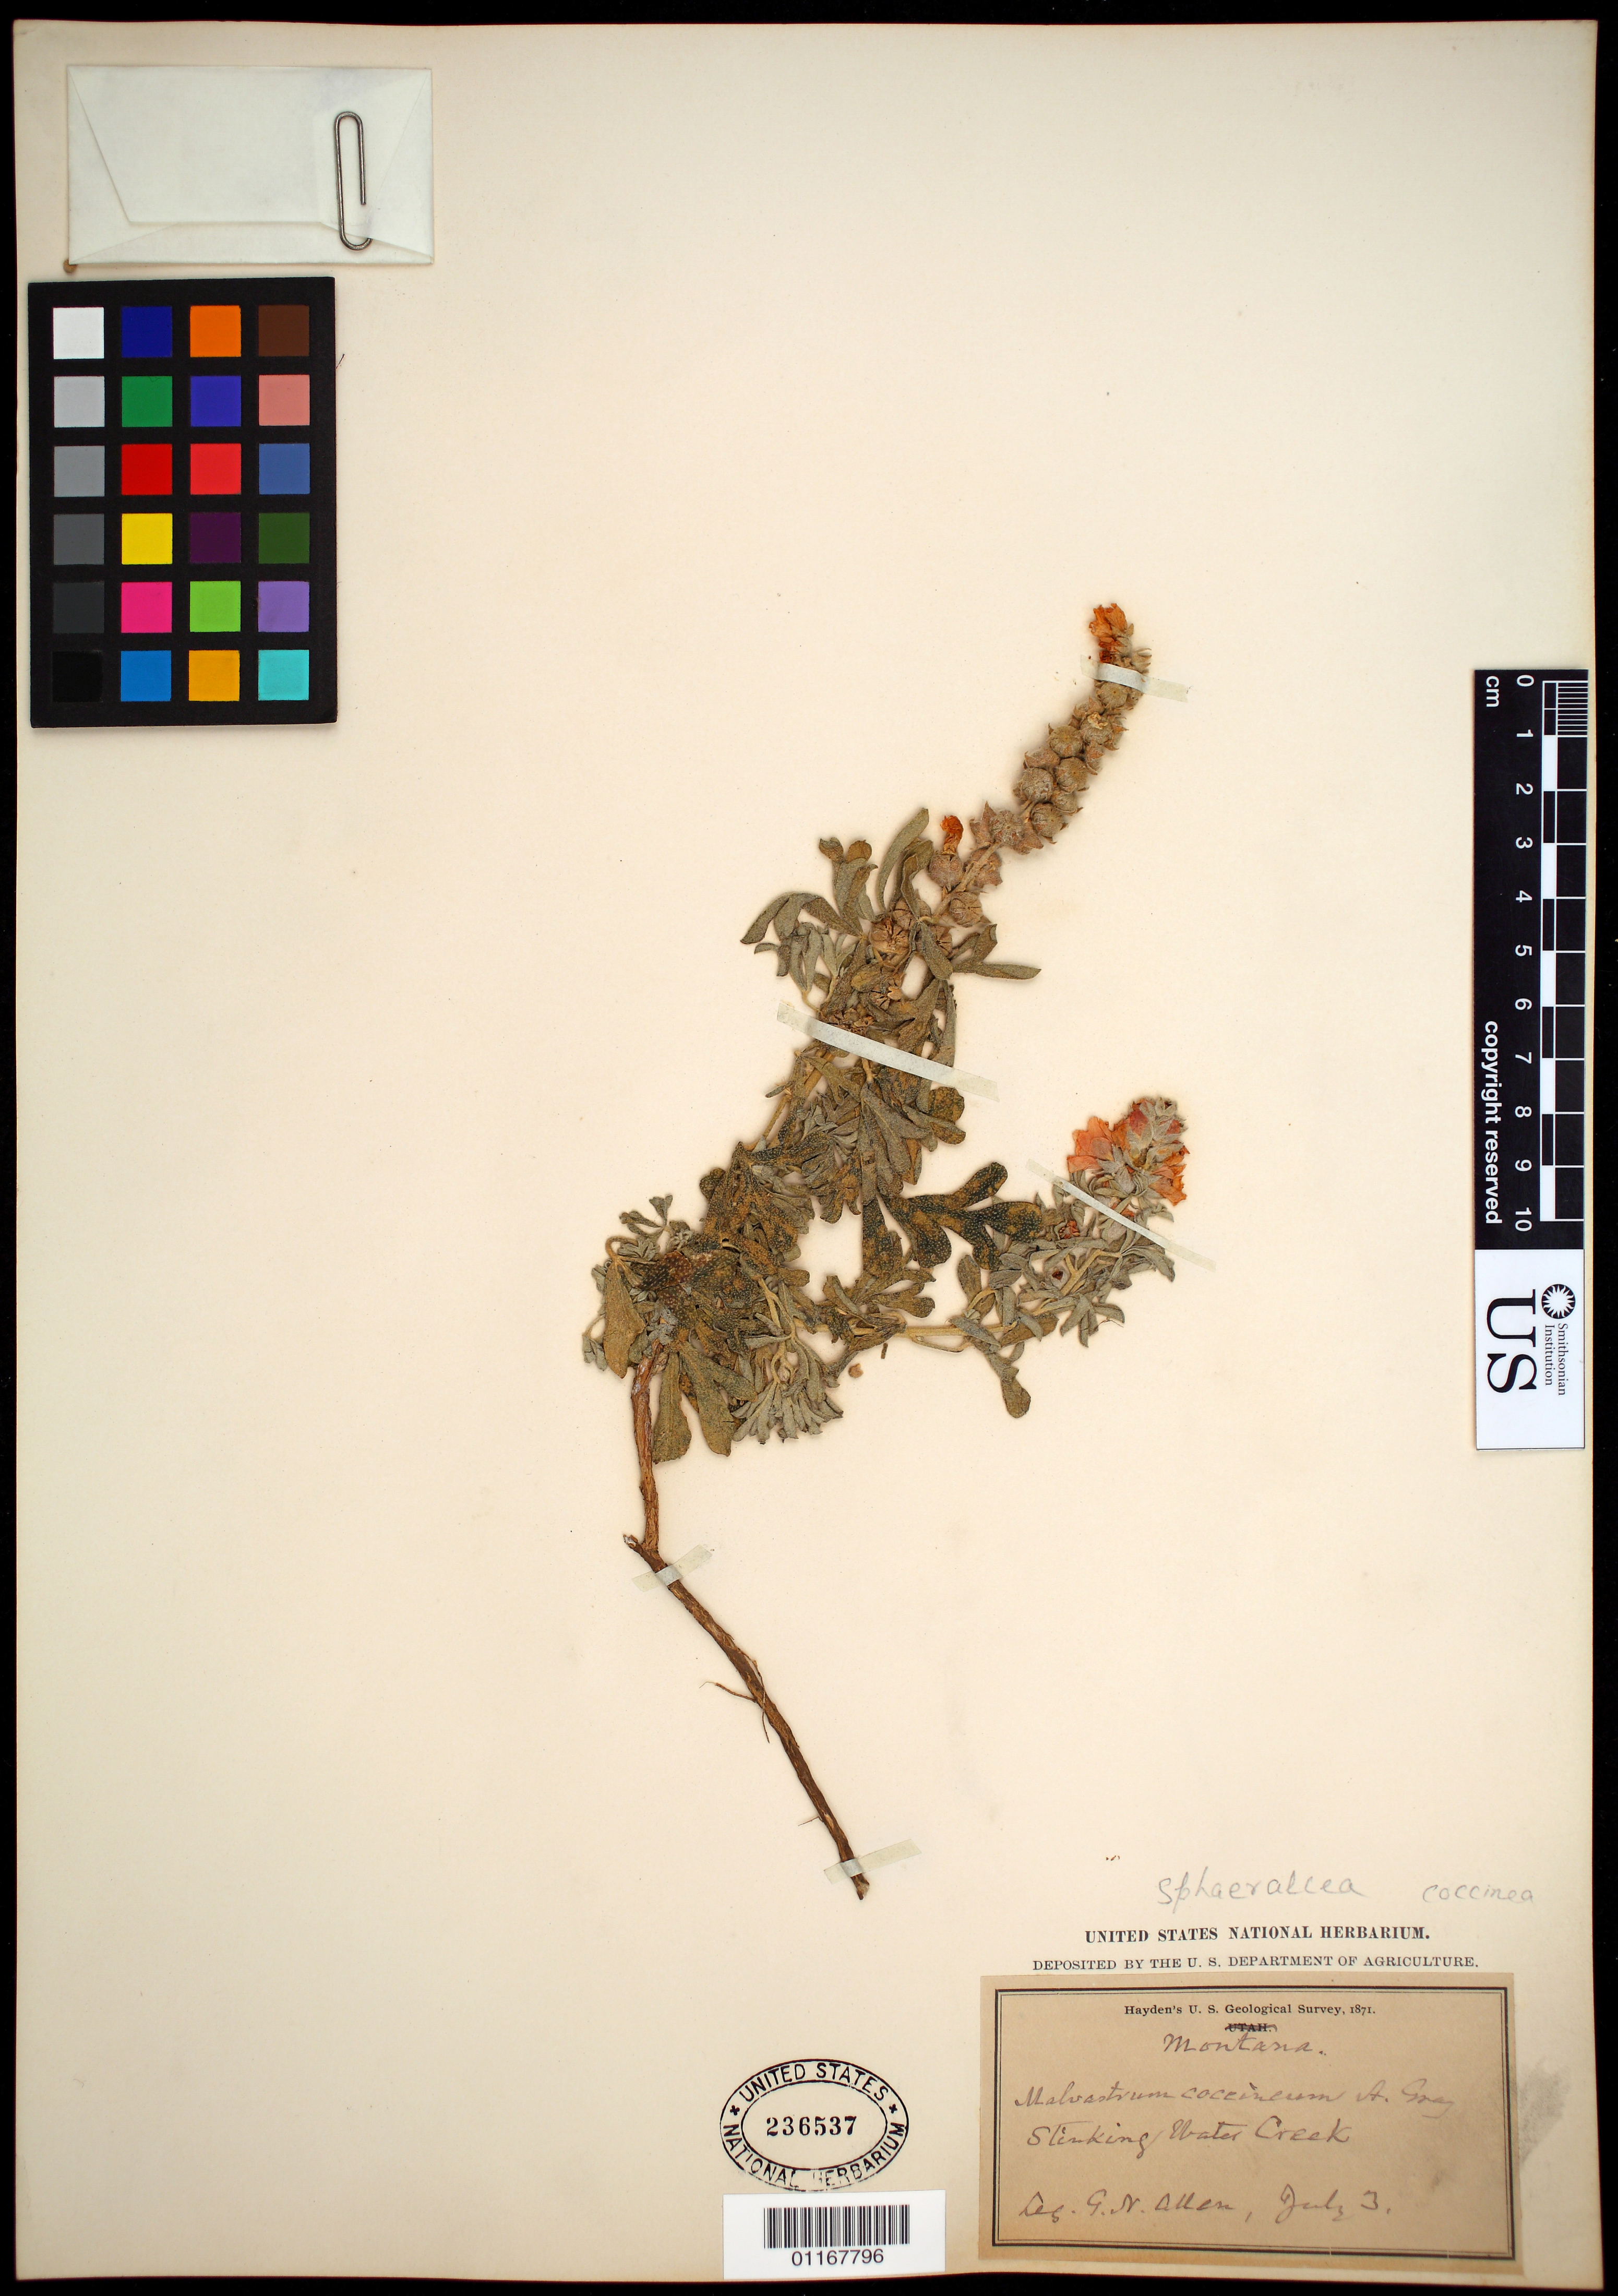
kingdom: Plantae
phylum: Tracheophyta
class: Magnoliopsida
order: Malvales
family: Malvaceae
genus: Sphaeralcea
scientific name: Sphaeralcea coccinea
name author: (Nutt.) Rydb.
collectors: G. N. Allen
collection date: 1871-07-03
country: United States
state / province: Montana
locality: Stinking Water Creek.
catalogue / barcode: US 236537